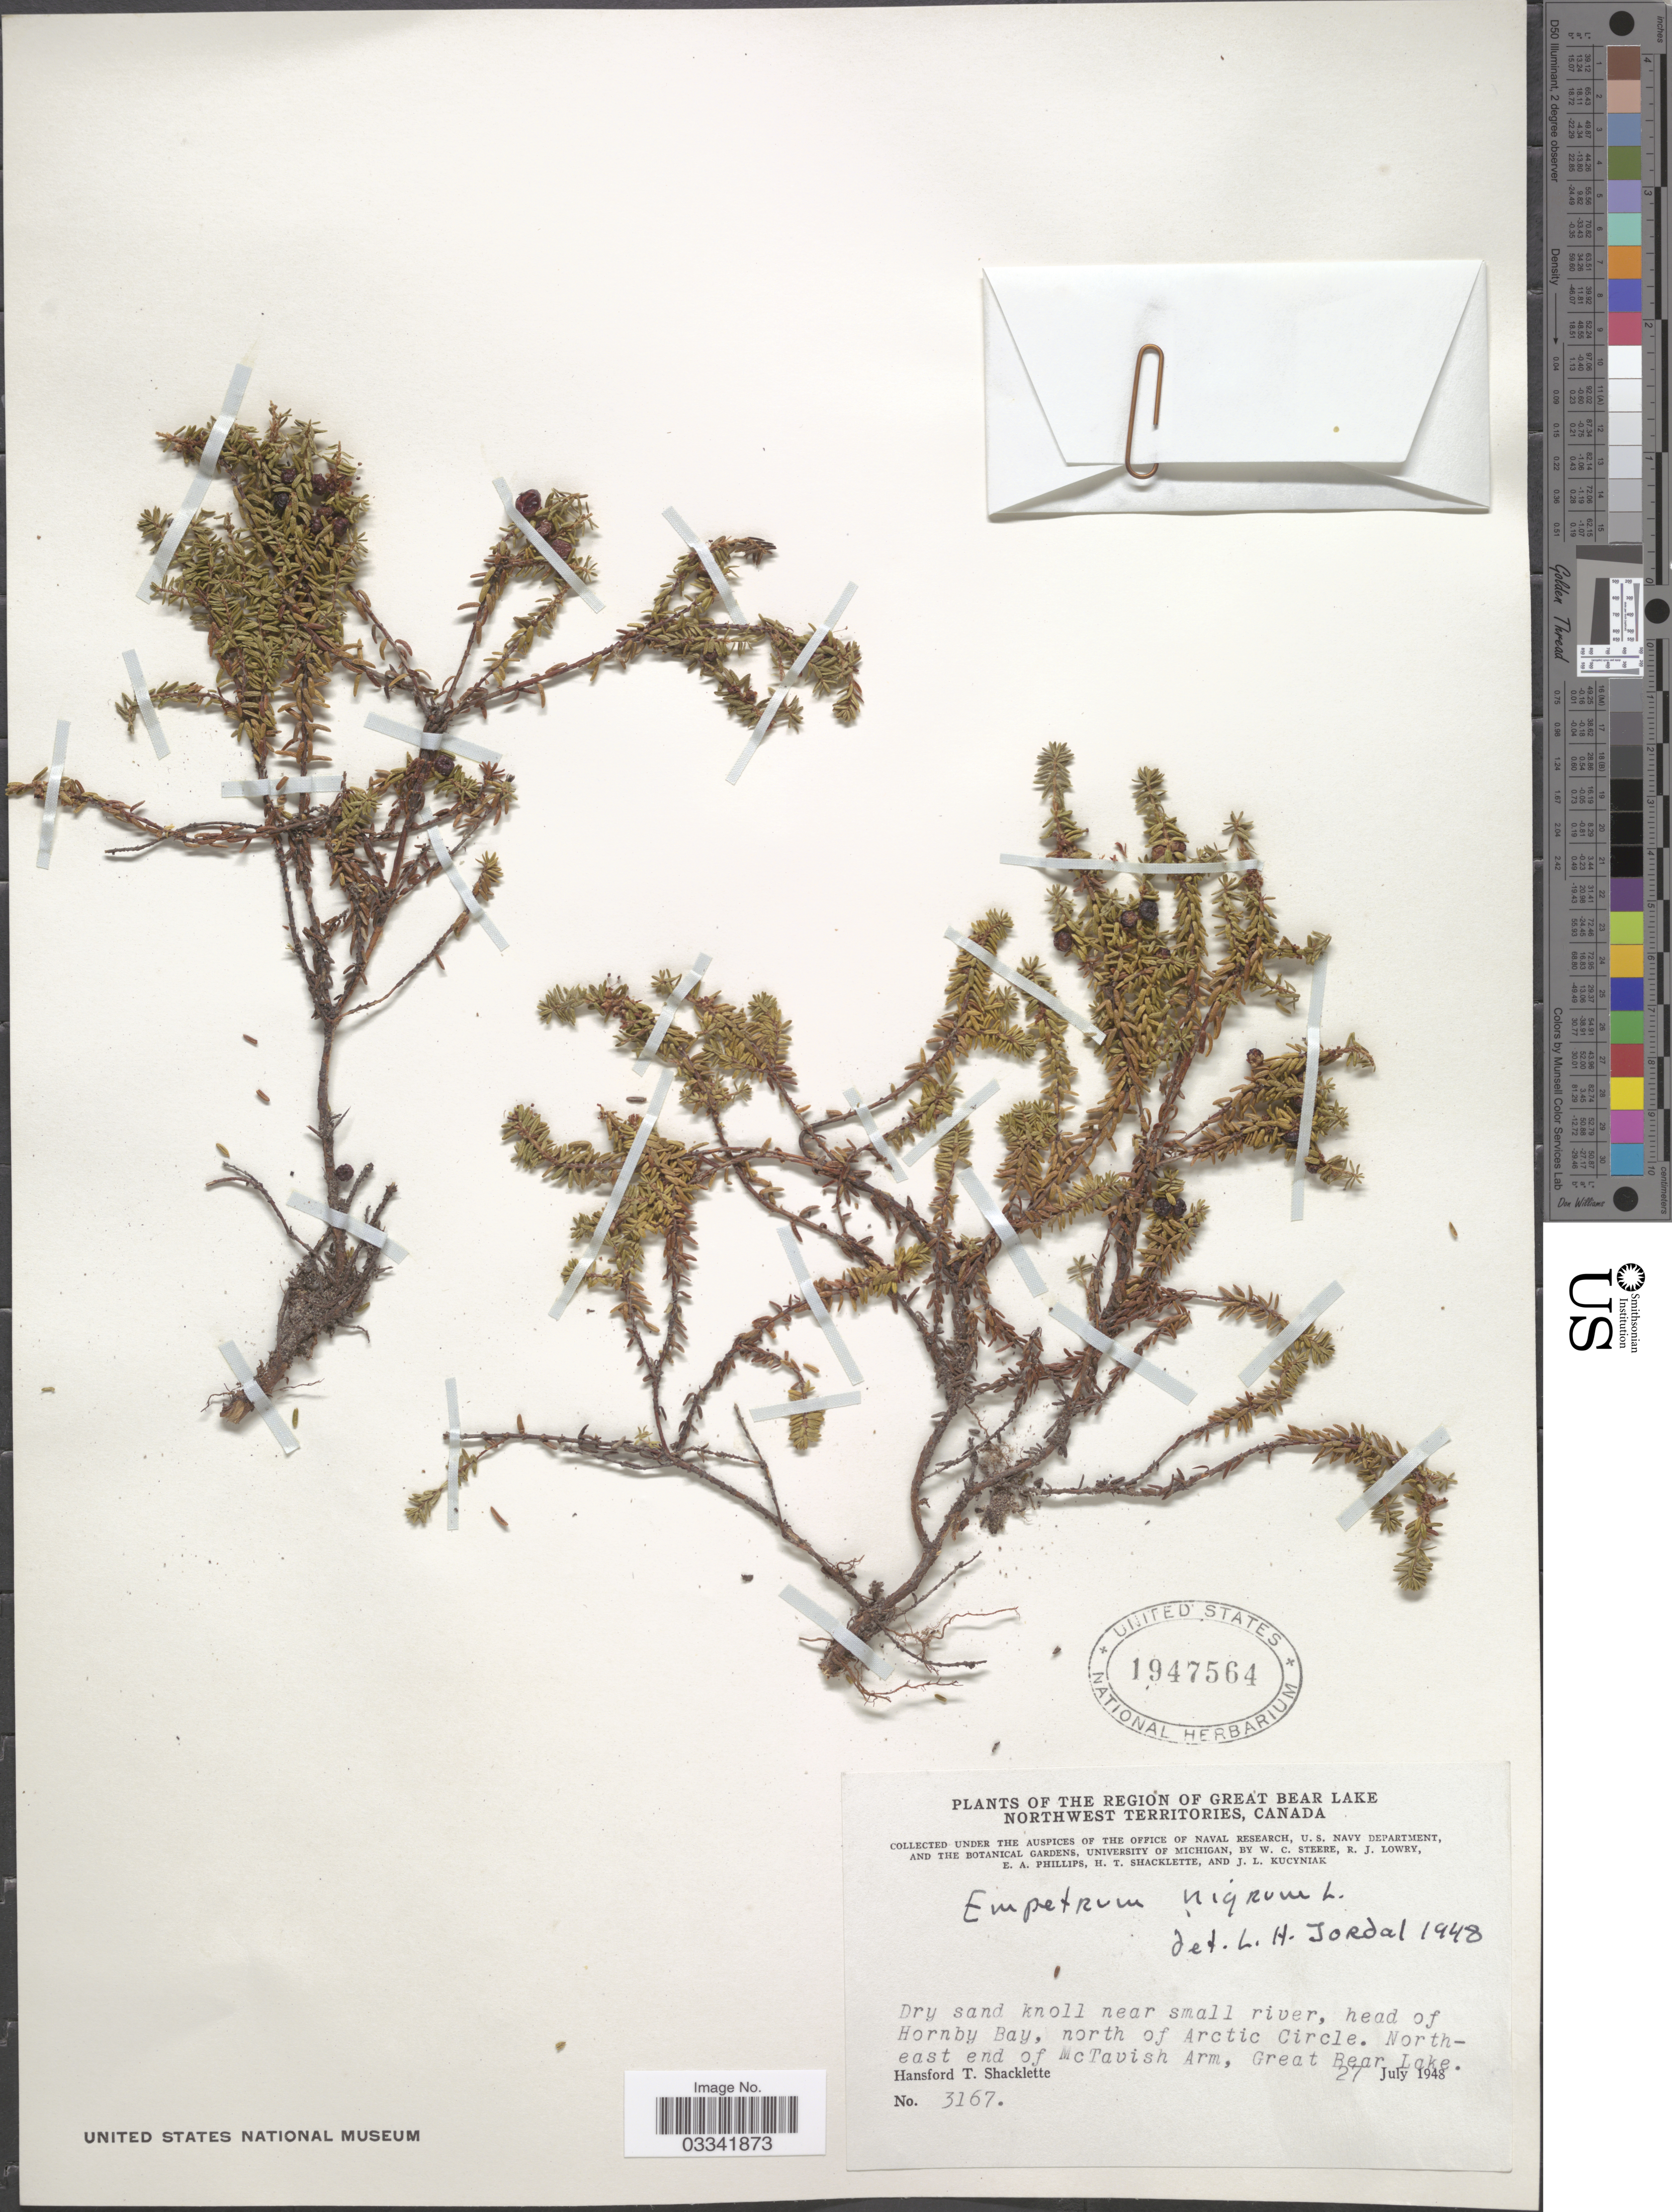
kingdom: Plantae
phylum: Tracheophyta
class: Magnoliopsida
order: Ericales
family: Ericaceae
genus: Empetrum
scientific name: Empetrum nigrum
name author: L.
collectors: H. Shacklette, W. C. Steere, R. Lowry, E. Phillips & J. Kucyniak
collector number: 3167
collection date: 1948-07-27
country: Canada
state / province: Northwest Territories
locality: The Region of Great Bear Lake. Dry sand knoll near small river, head of Hornby Bay, north of Arctic Circle. Northeast end of McTavish Arm, Great Bear Lake.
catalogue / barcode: US 1947564